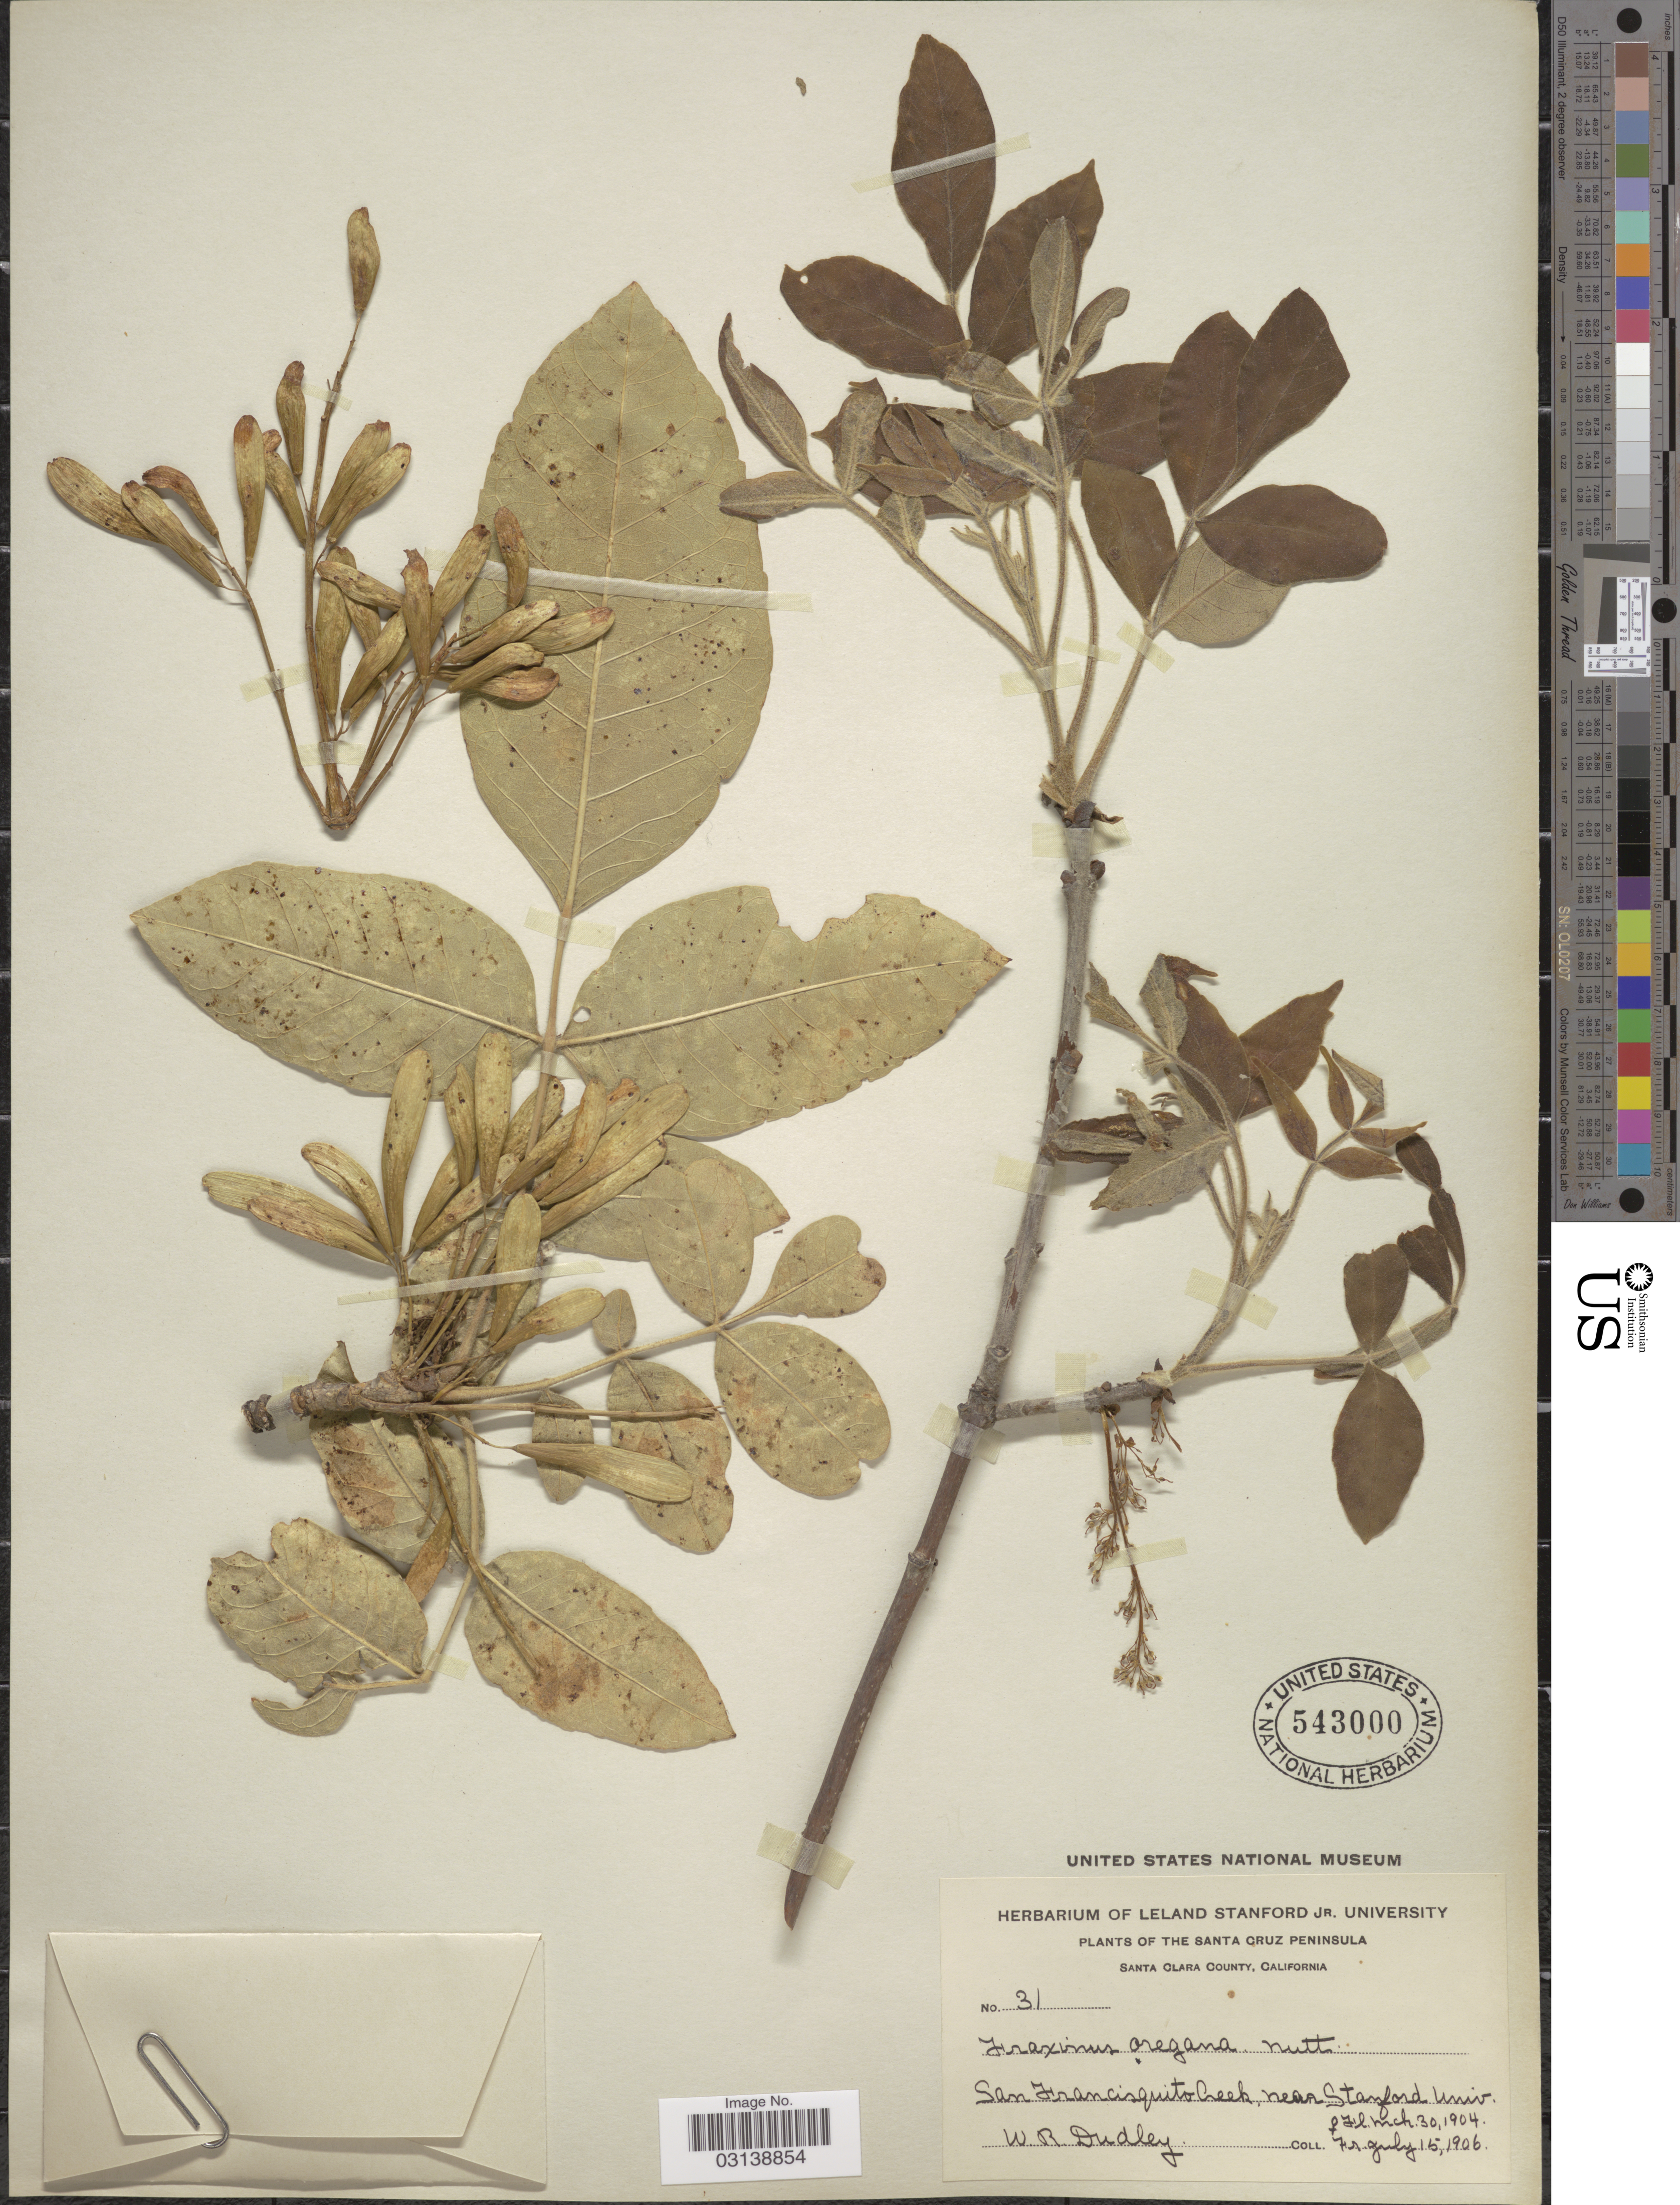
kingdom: Plantae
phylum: Tracheophyta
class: Magnoliopsida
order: Lamiales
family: Oleaceae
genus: Fraxinus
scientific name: Fraxinus latifolia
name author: Benth.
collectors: W. Dudley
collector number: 31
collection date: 1904-03-30/1906-07-15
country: United States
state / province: California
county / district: Santa Clara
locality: Santa Cruz Peninsula. Santa Clara County. San Francisquito Creek, near Stanford Univ.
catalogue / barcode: US 543000